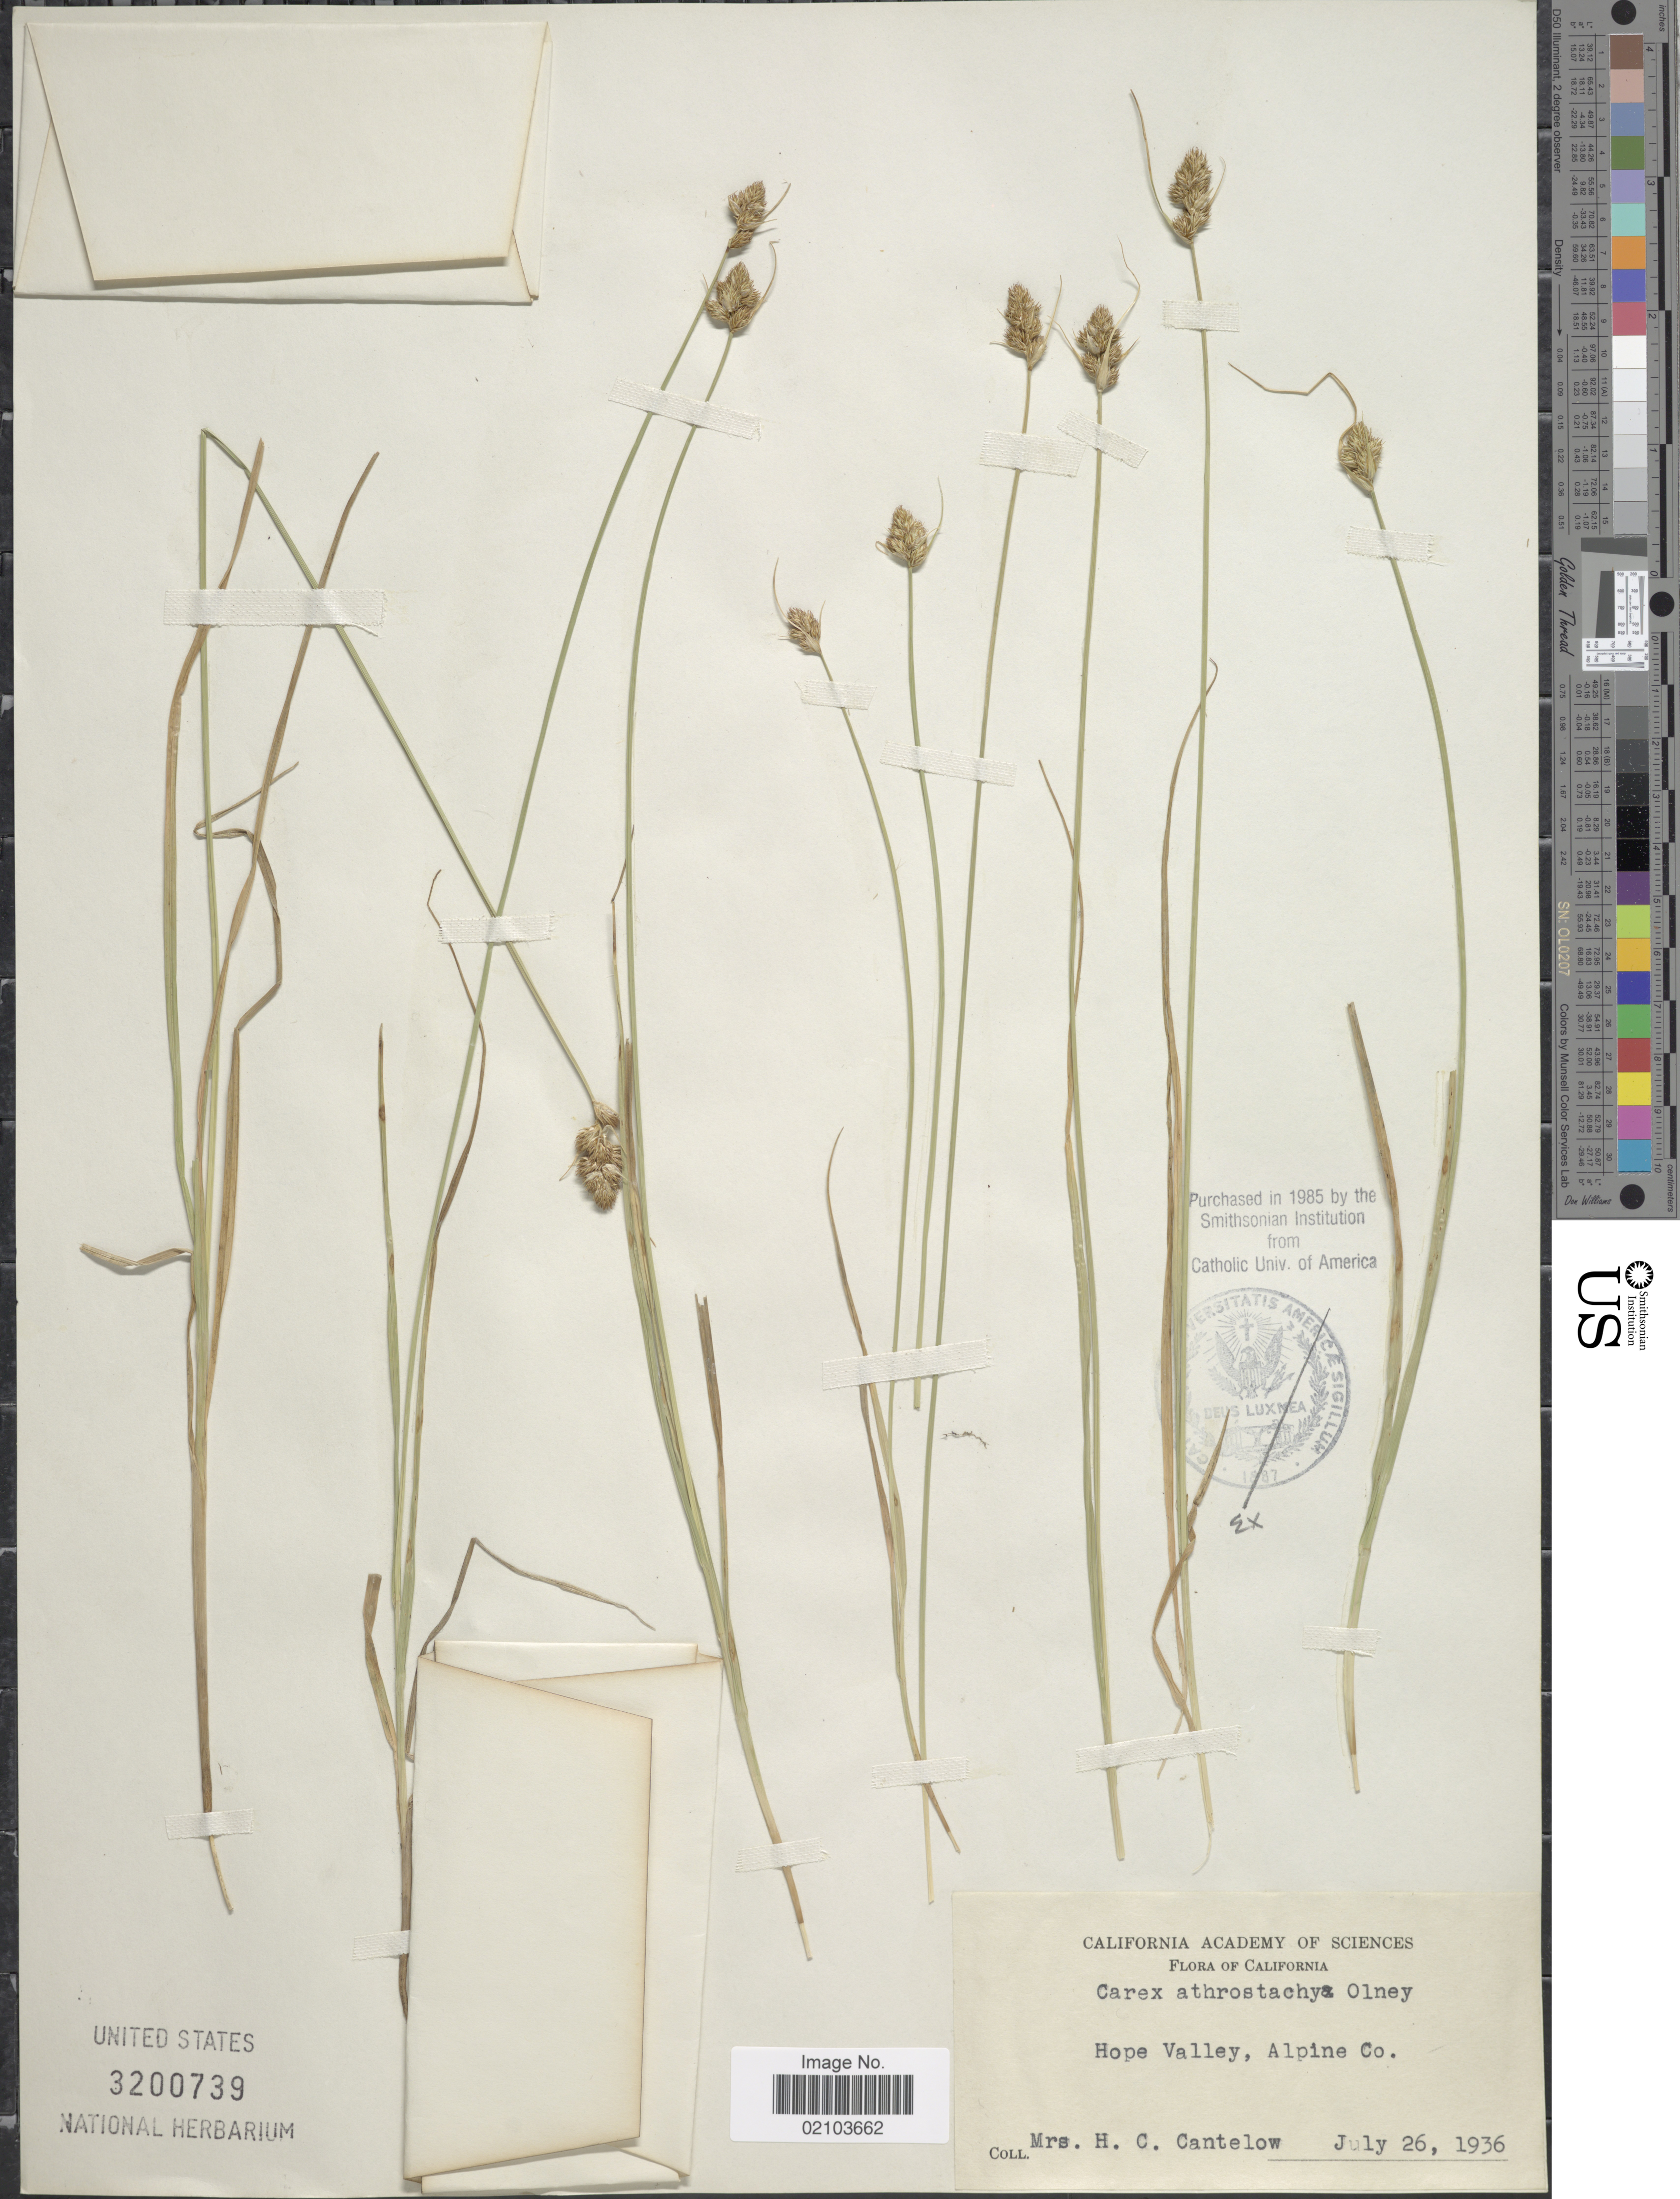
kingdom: Plantae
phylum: Tracheophyta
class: Liliopsida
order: Poales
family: Cyperaceae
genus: Carex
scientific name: Carex athrostachya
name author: Olney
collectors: H. Cantelow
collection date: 1936-07-26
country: United States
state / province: California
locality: Hope Valley, Alpine Co.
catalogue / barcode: US 3200739